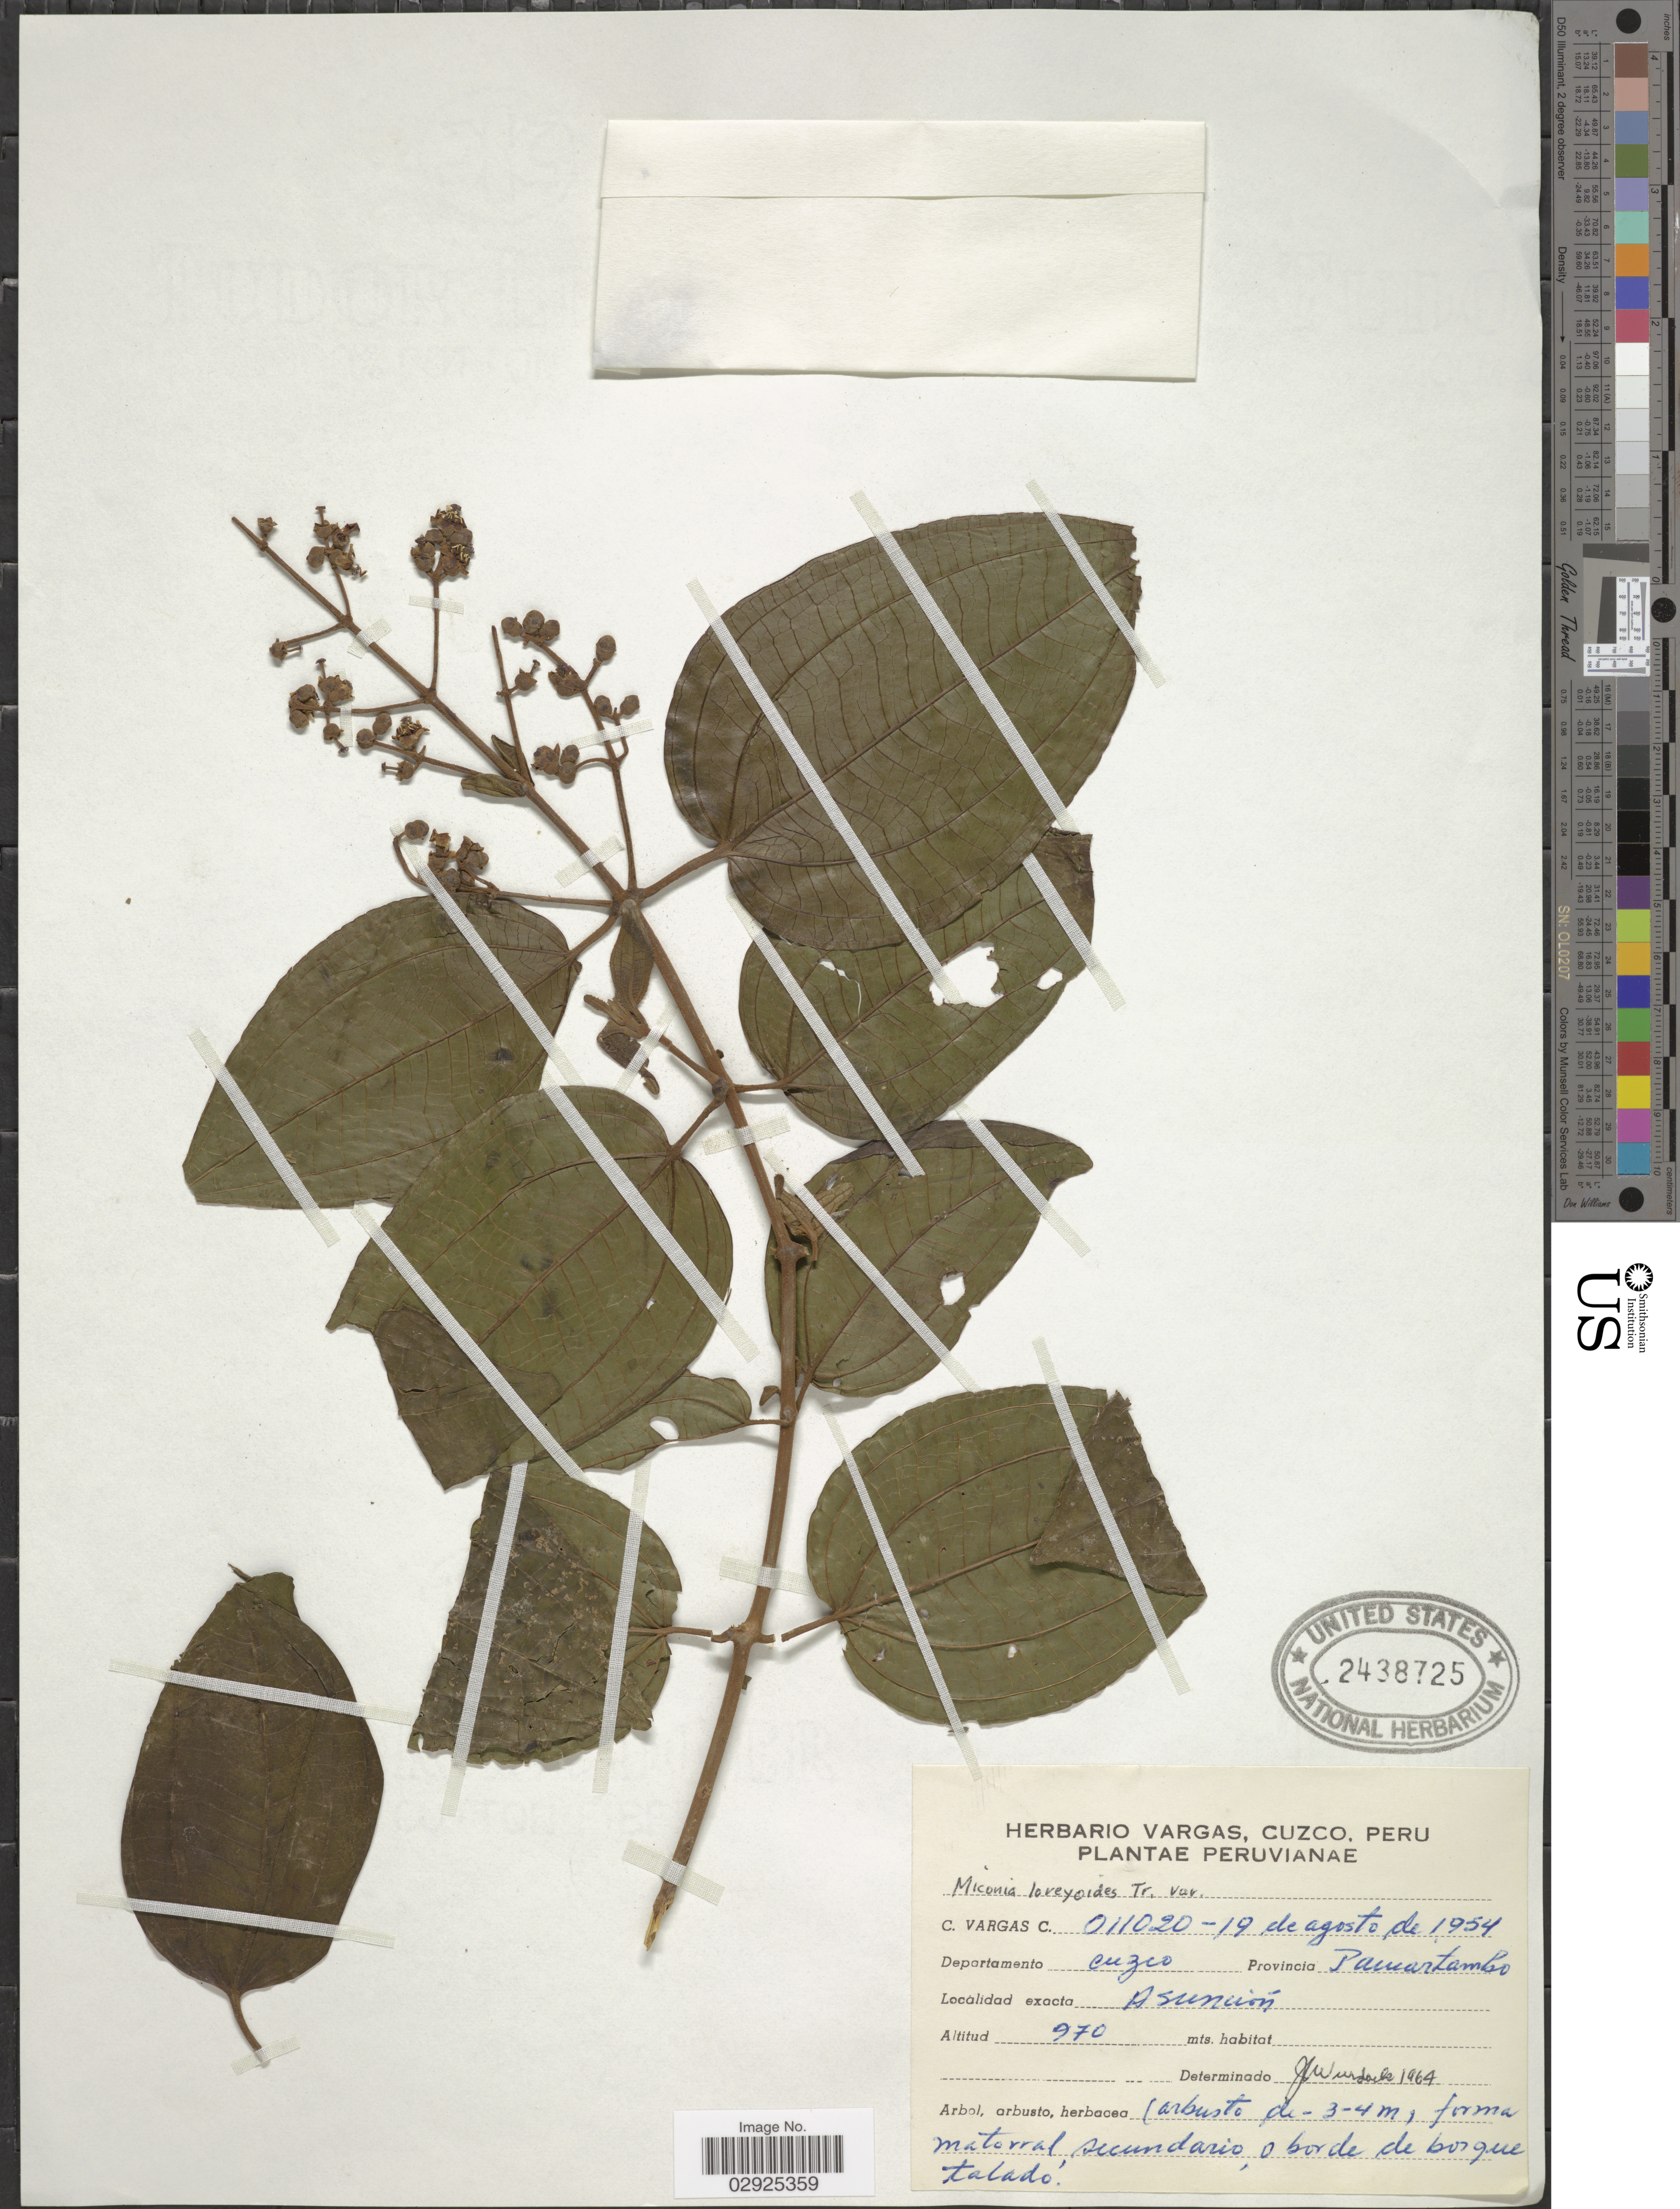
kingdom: Plantae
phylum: Tracheophyta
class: Magnoliopsida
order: Myrtales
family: Melastomataceae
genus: Miconia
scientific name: Miconia loreyoides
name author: Triana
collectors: C. Vargas Calderón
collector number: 011020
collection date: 1954-08-19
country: Peru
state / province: Cusco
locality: Departamento Cuzco, Provincia Paucartambo, Asunción.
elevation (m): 970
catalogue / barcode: US 2438725